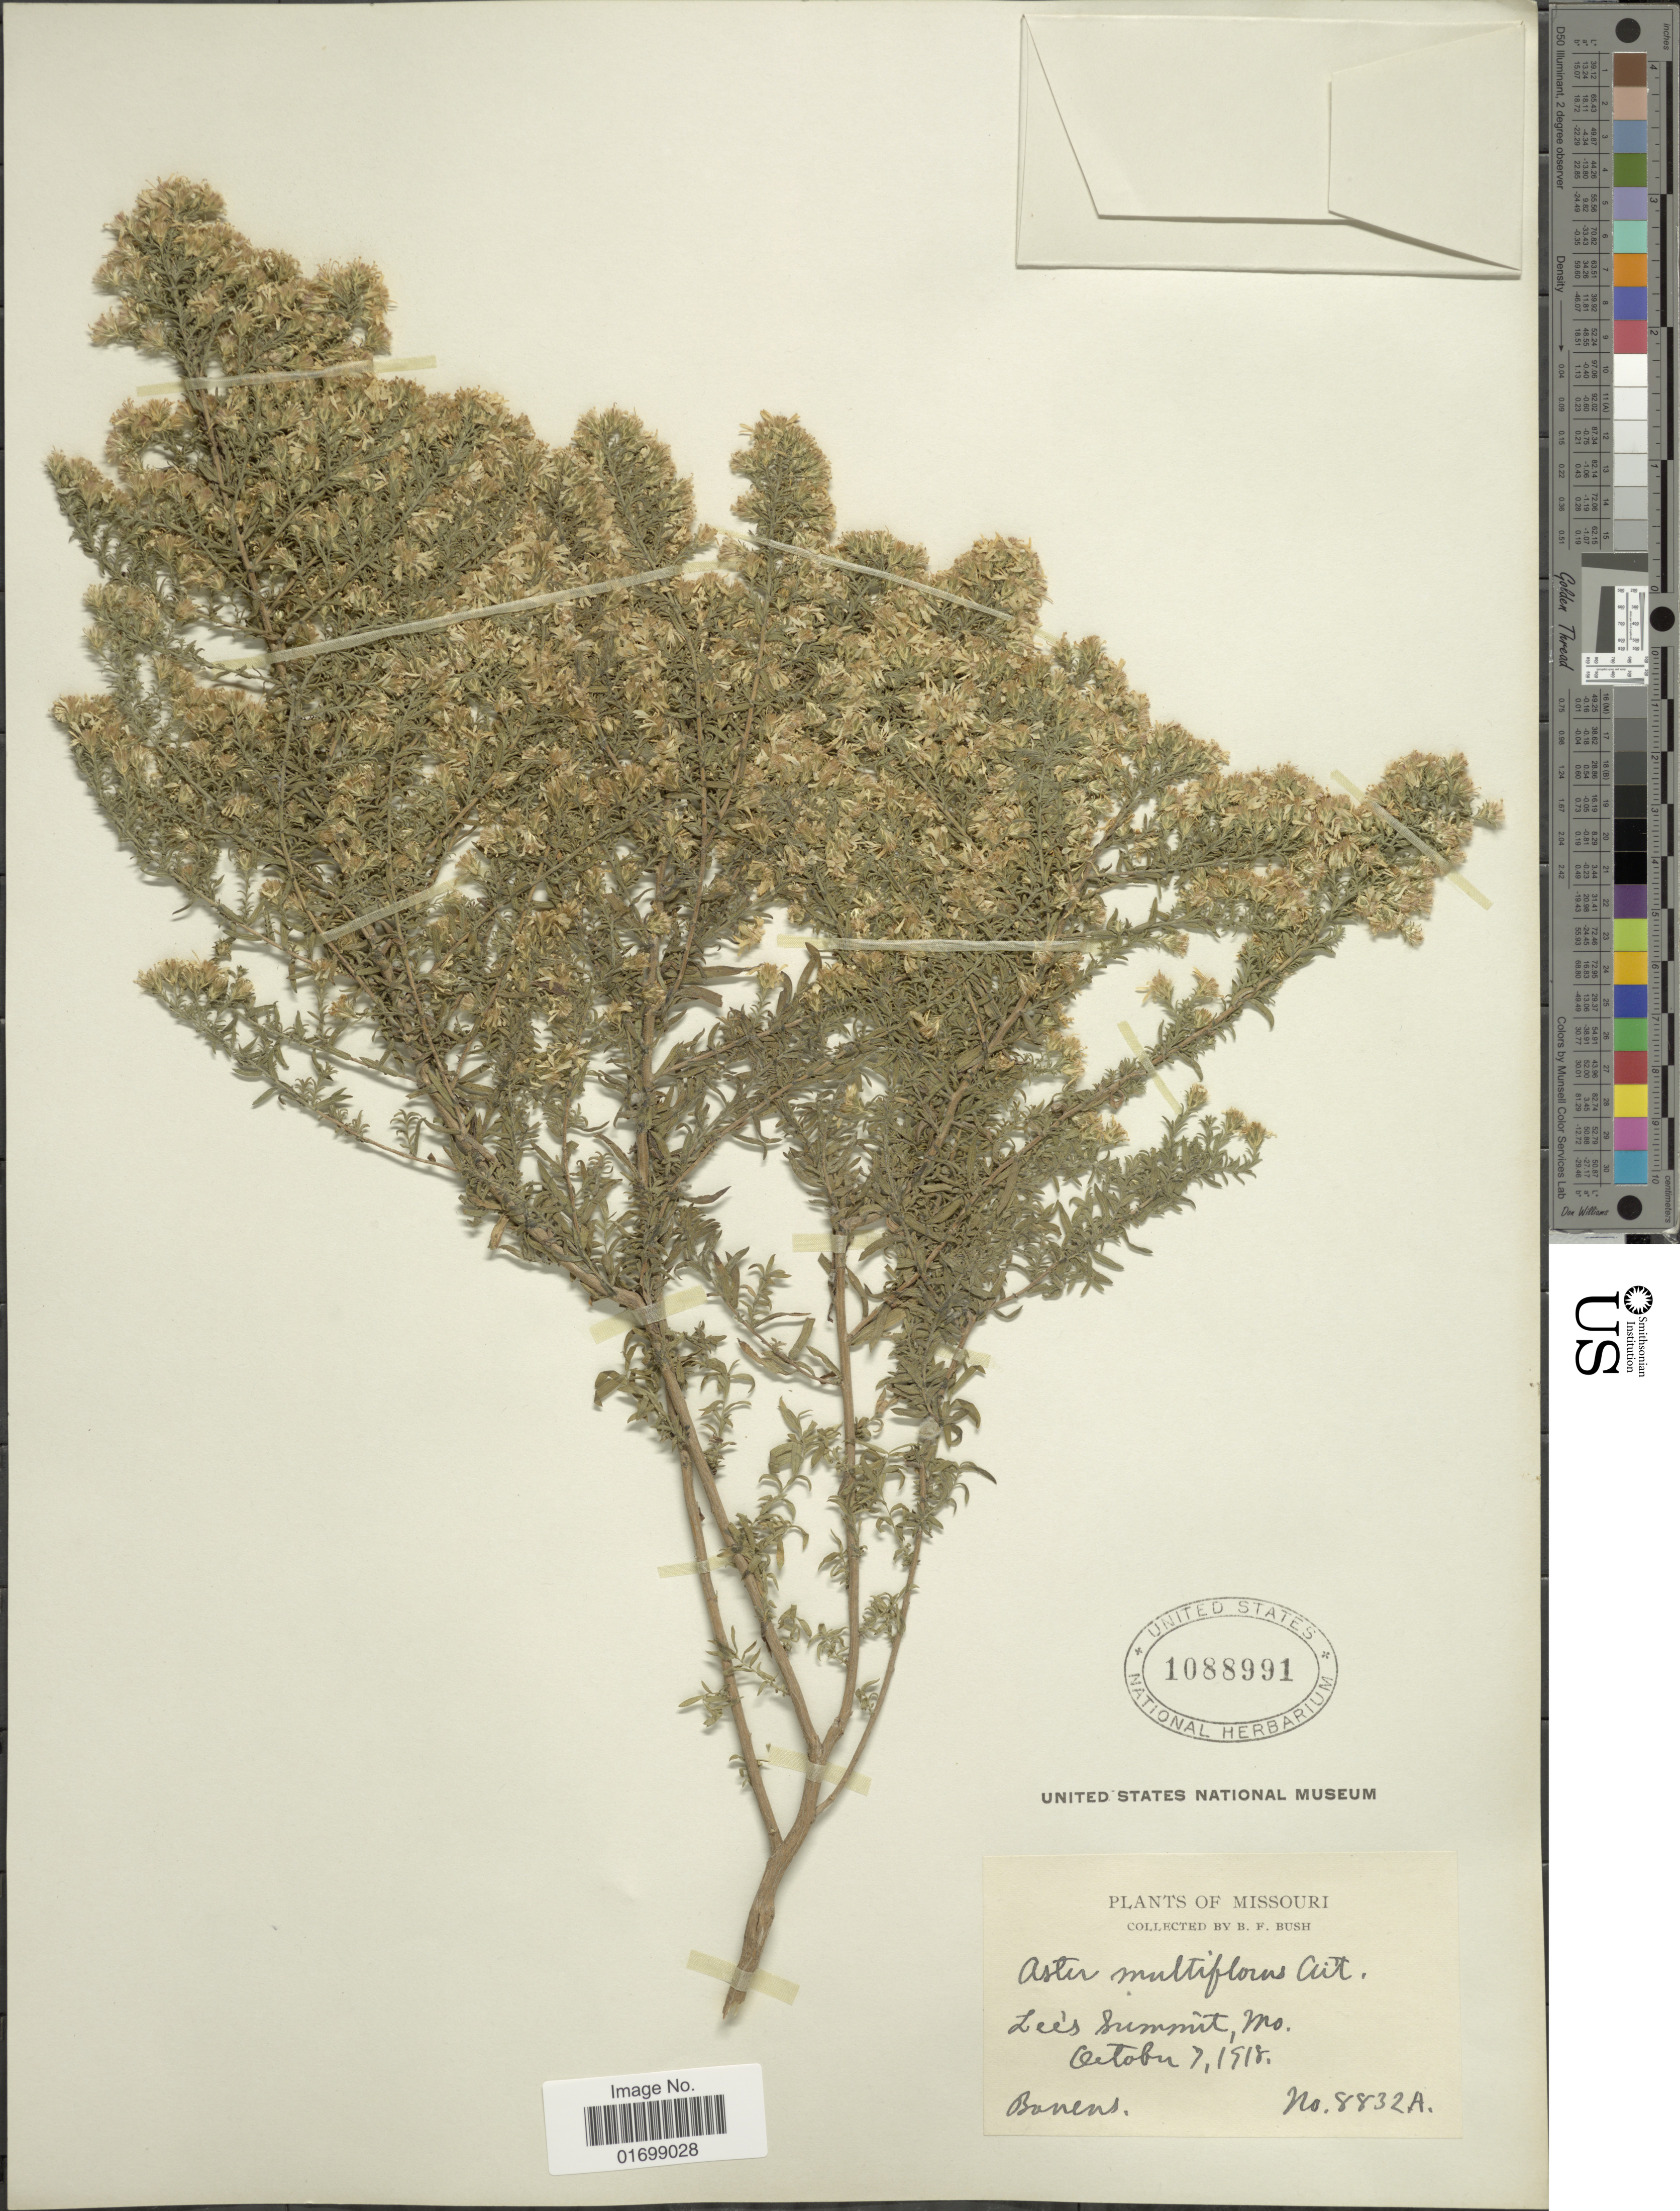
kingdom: Plantae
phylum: Tracheophyta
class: Magnoliopsida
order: Asterales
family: Asteraceae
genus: Symphyotrichum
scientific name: Symphyotrichum ericoides var. prostratum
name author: (Kuntze) G.L. Nesom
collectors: B. F. Bush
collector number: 8832A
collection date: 1918-10-07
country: United States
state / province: Missouri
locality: Lee's Summit.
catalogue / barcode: US 1088991